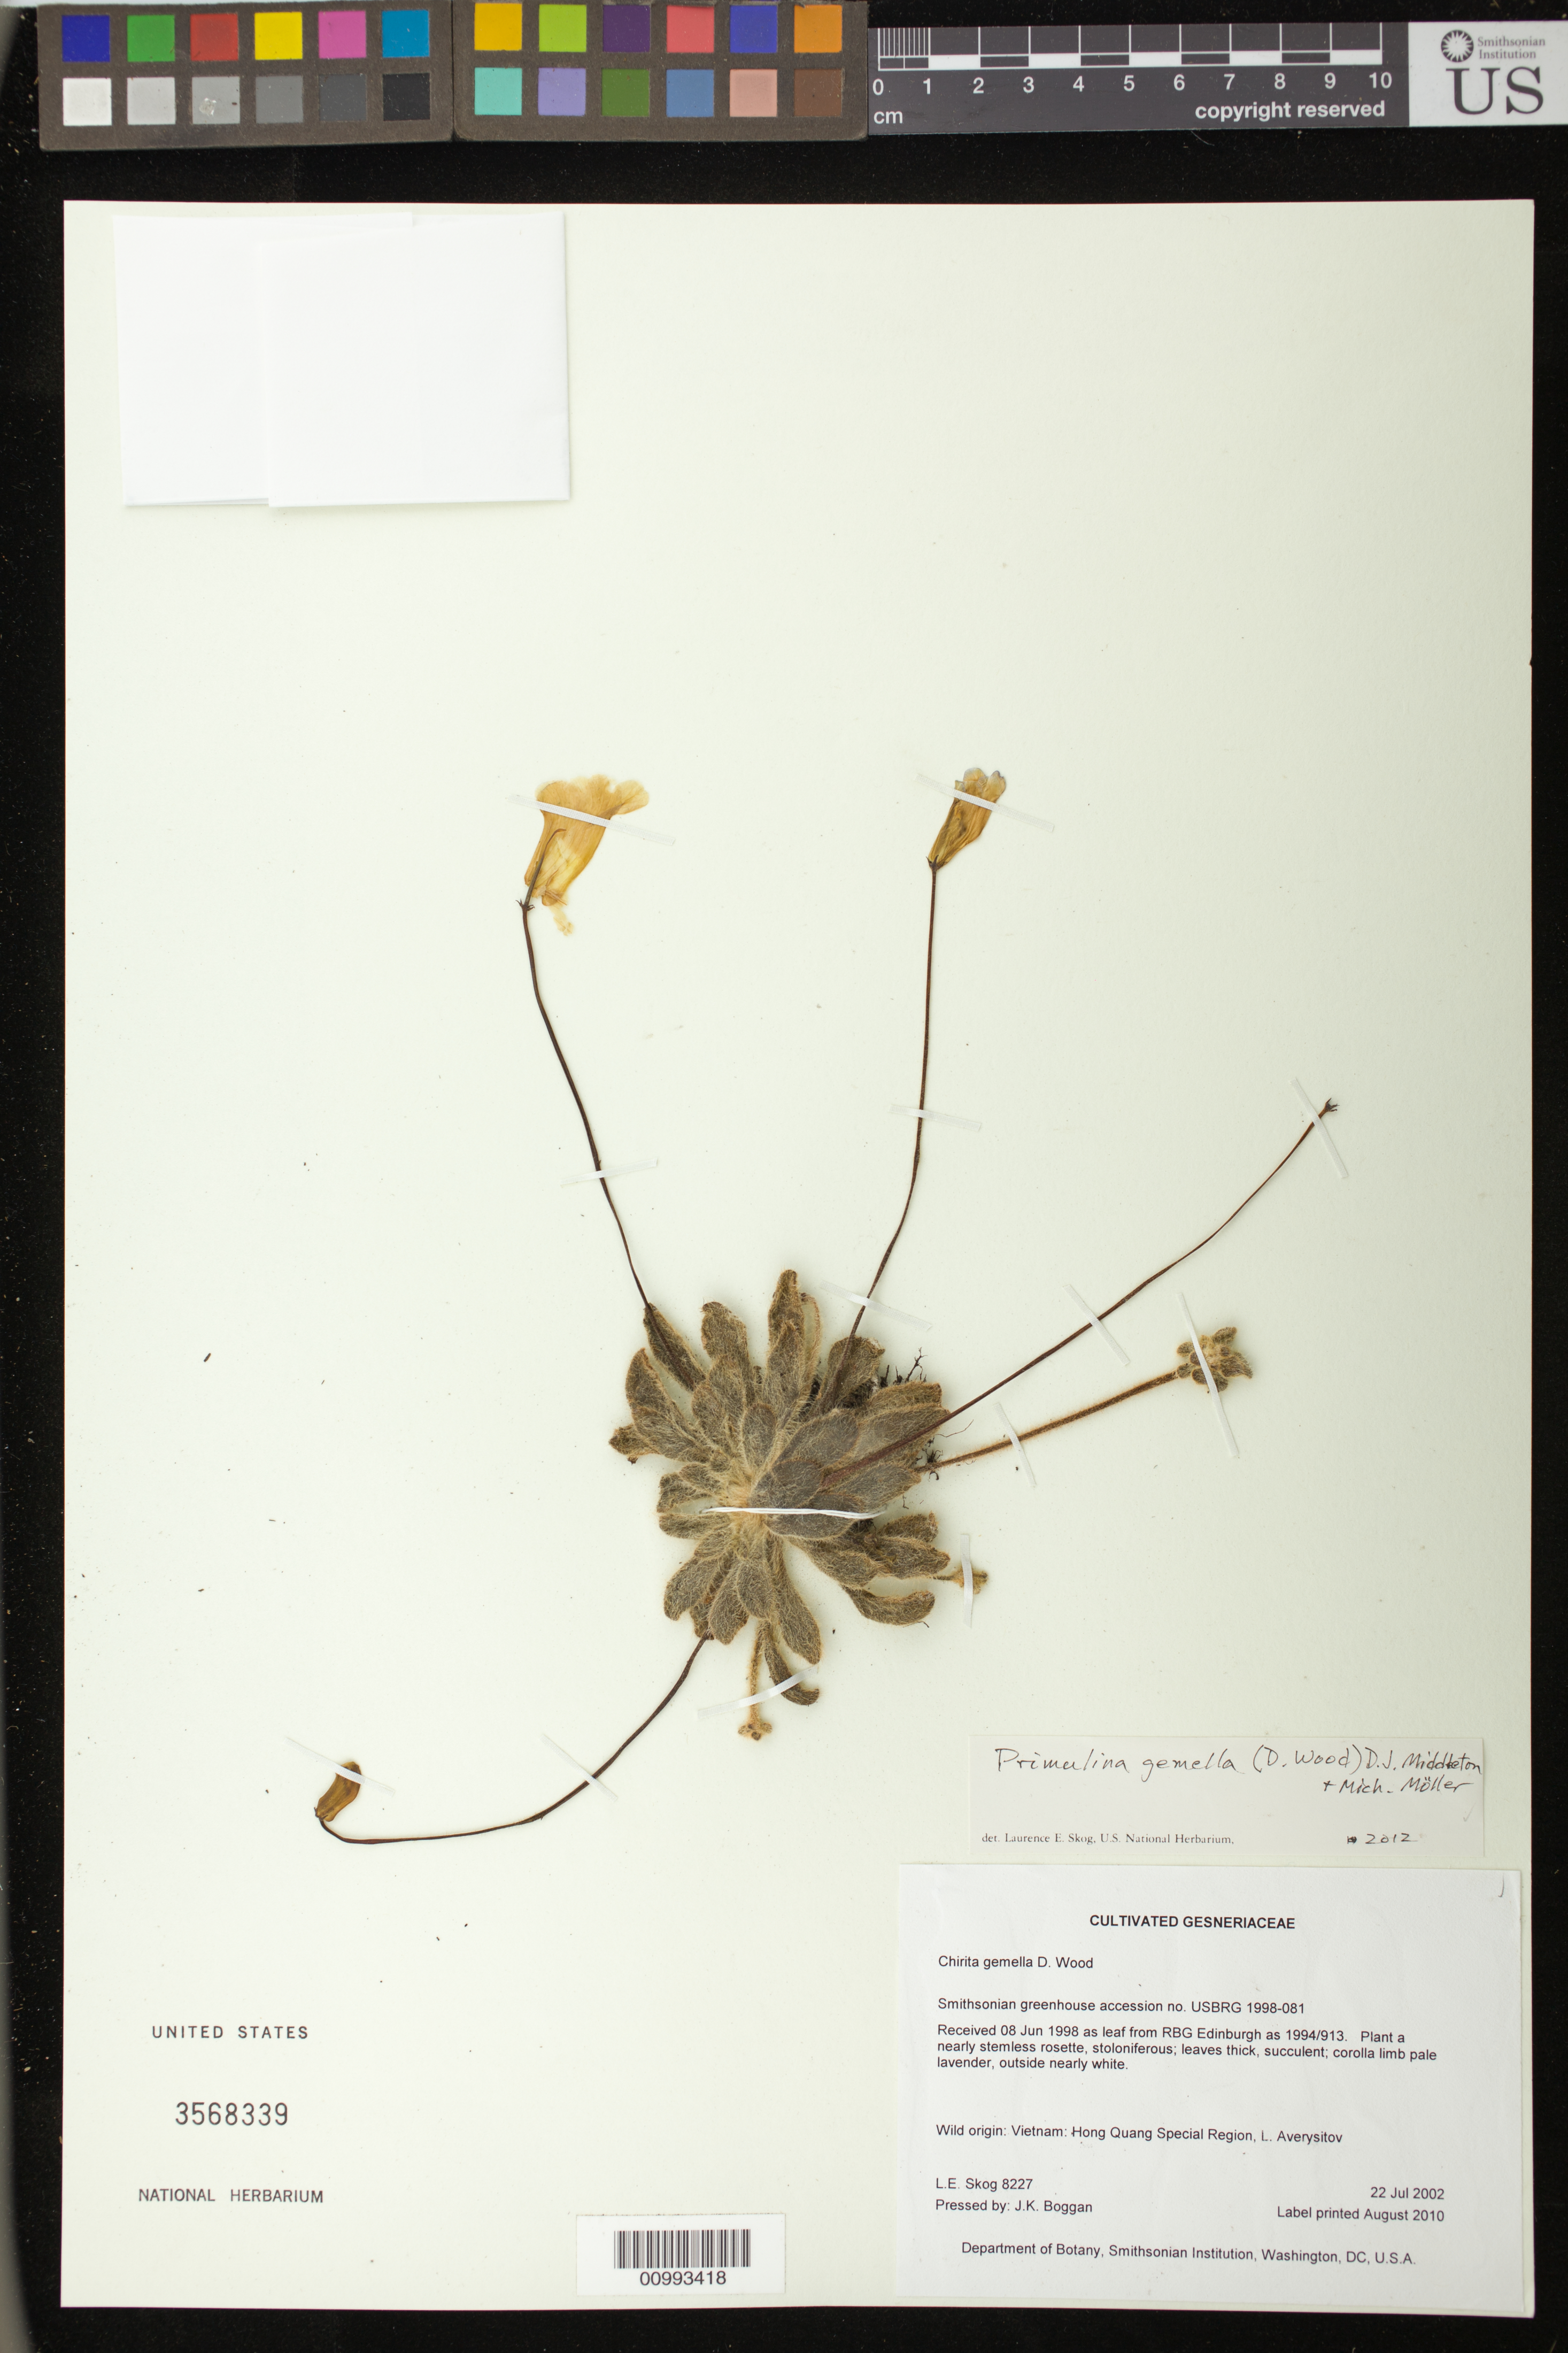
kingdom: Plantae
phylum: Tracheophyta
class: Magnoliopsida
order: Lamiales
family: Gesneriaceae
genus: Primulina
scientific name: Primulina gemella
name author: (D. Wood) Y.Z. Wang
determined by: Skog, Laurence E.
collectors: L. E. Skog & J. K. Boggan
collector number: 8227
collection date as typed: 22 Jul 2002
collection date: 2002-07-22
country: Vietnam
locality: Department of Botany, Smithsonian Institution, Washington, DC, U.S.A.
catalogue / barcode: US 3568339